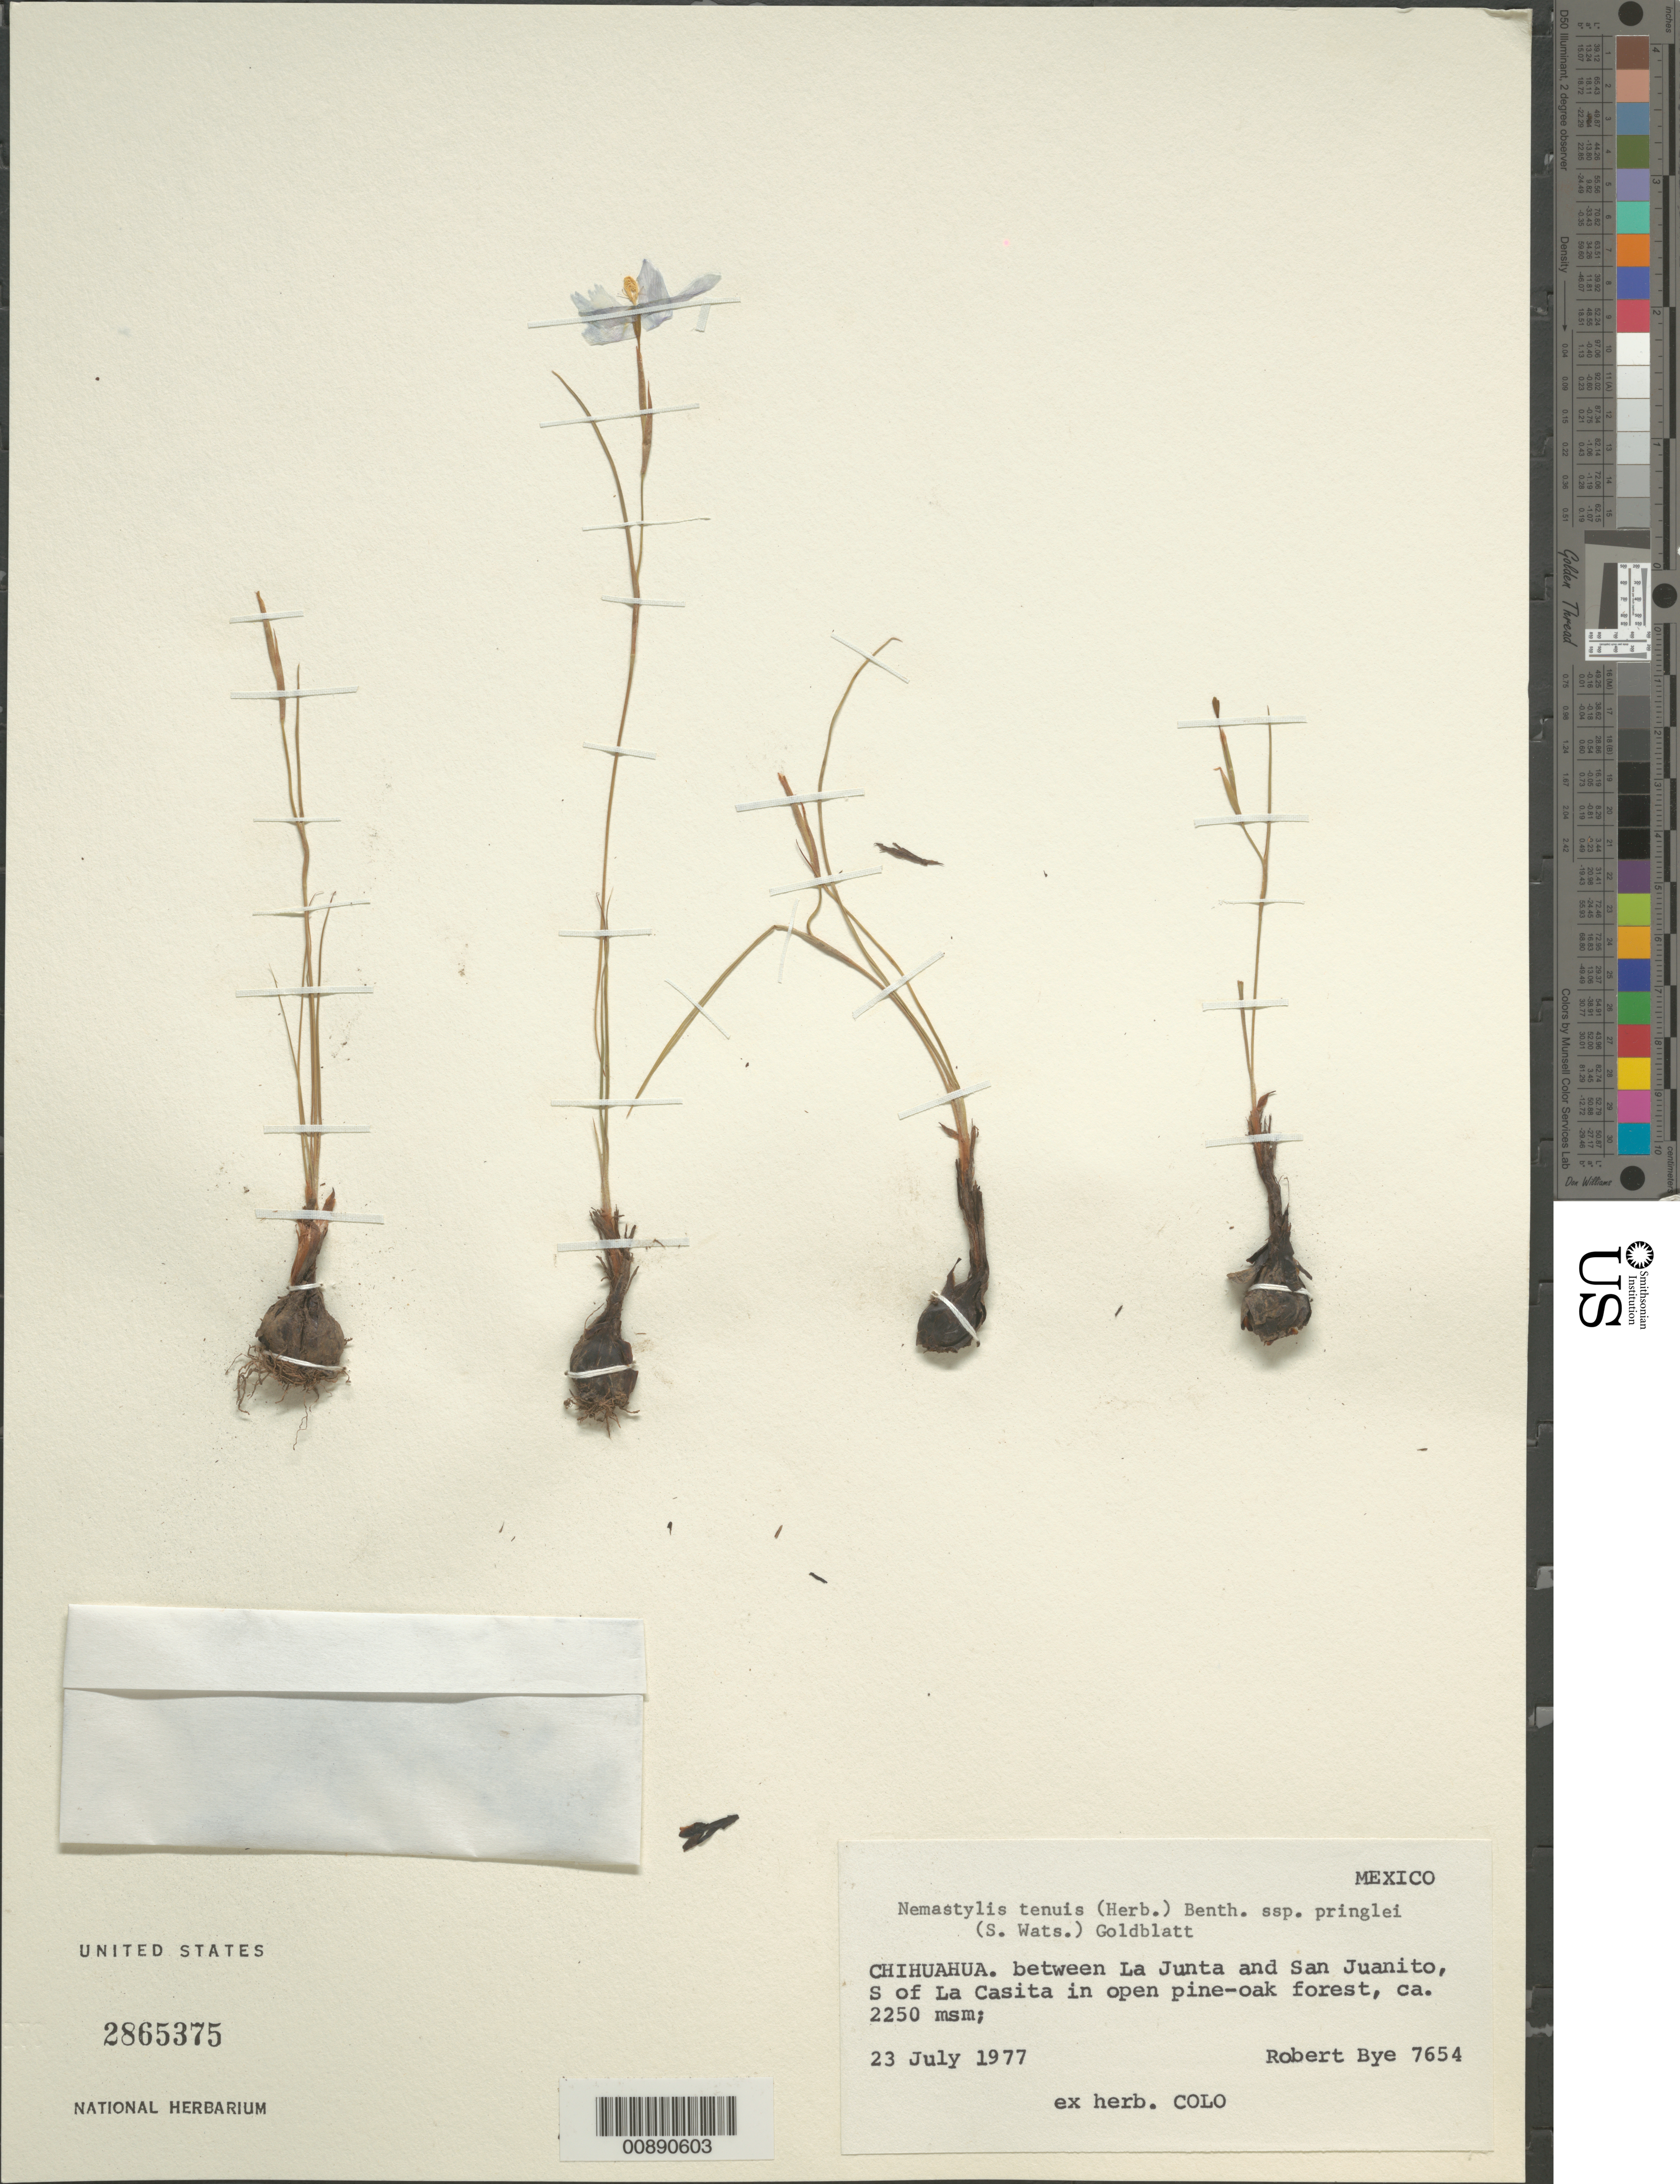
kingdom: Plantae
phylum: Tracheophyta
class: Liliopsida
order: Asparagales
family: Iridaceae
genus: Nemastylis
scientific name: Nemastylis tenuis subsp. pringlei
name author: (S. Watson) Goldblatt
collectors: R. A. Bye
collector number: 7654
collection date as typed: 23 Jul 1977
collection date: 1977-07-23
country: Mexico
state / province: Chihuahua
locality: Between La Junta and San Juanito, S of La Casita.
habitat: In open Pine-Oak forest.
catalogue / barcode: US 2865375